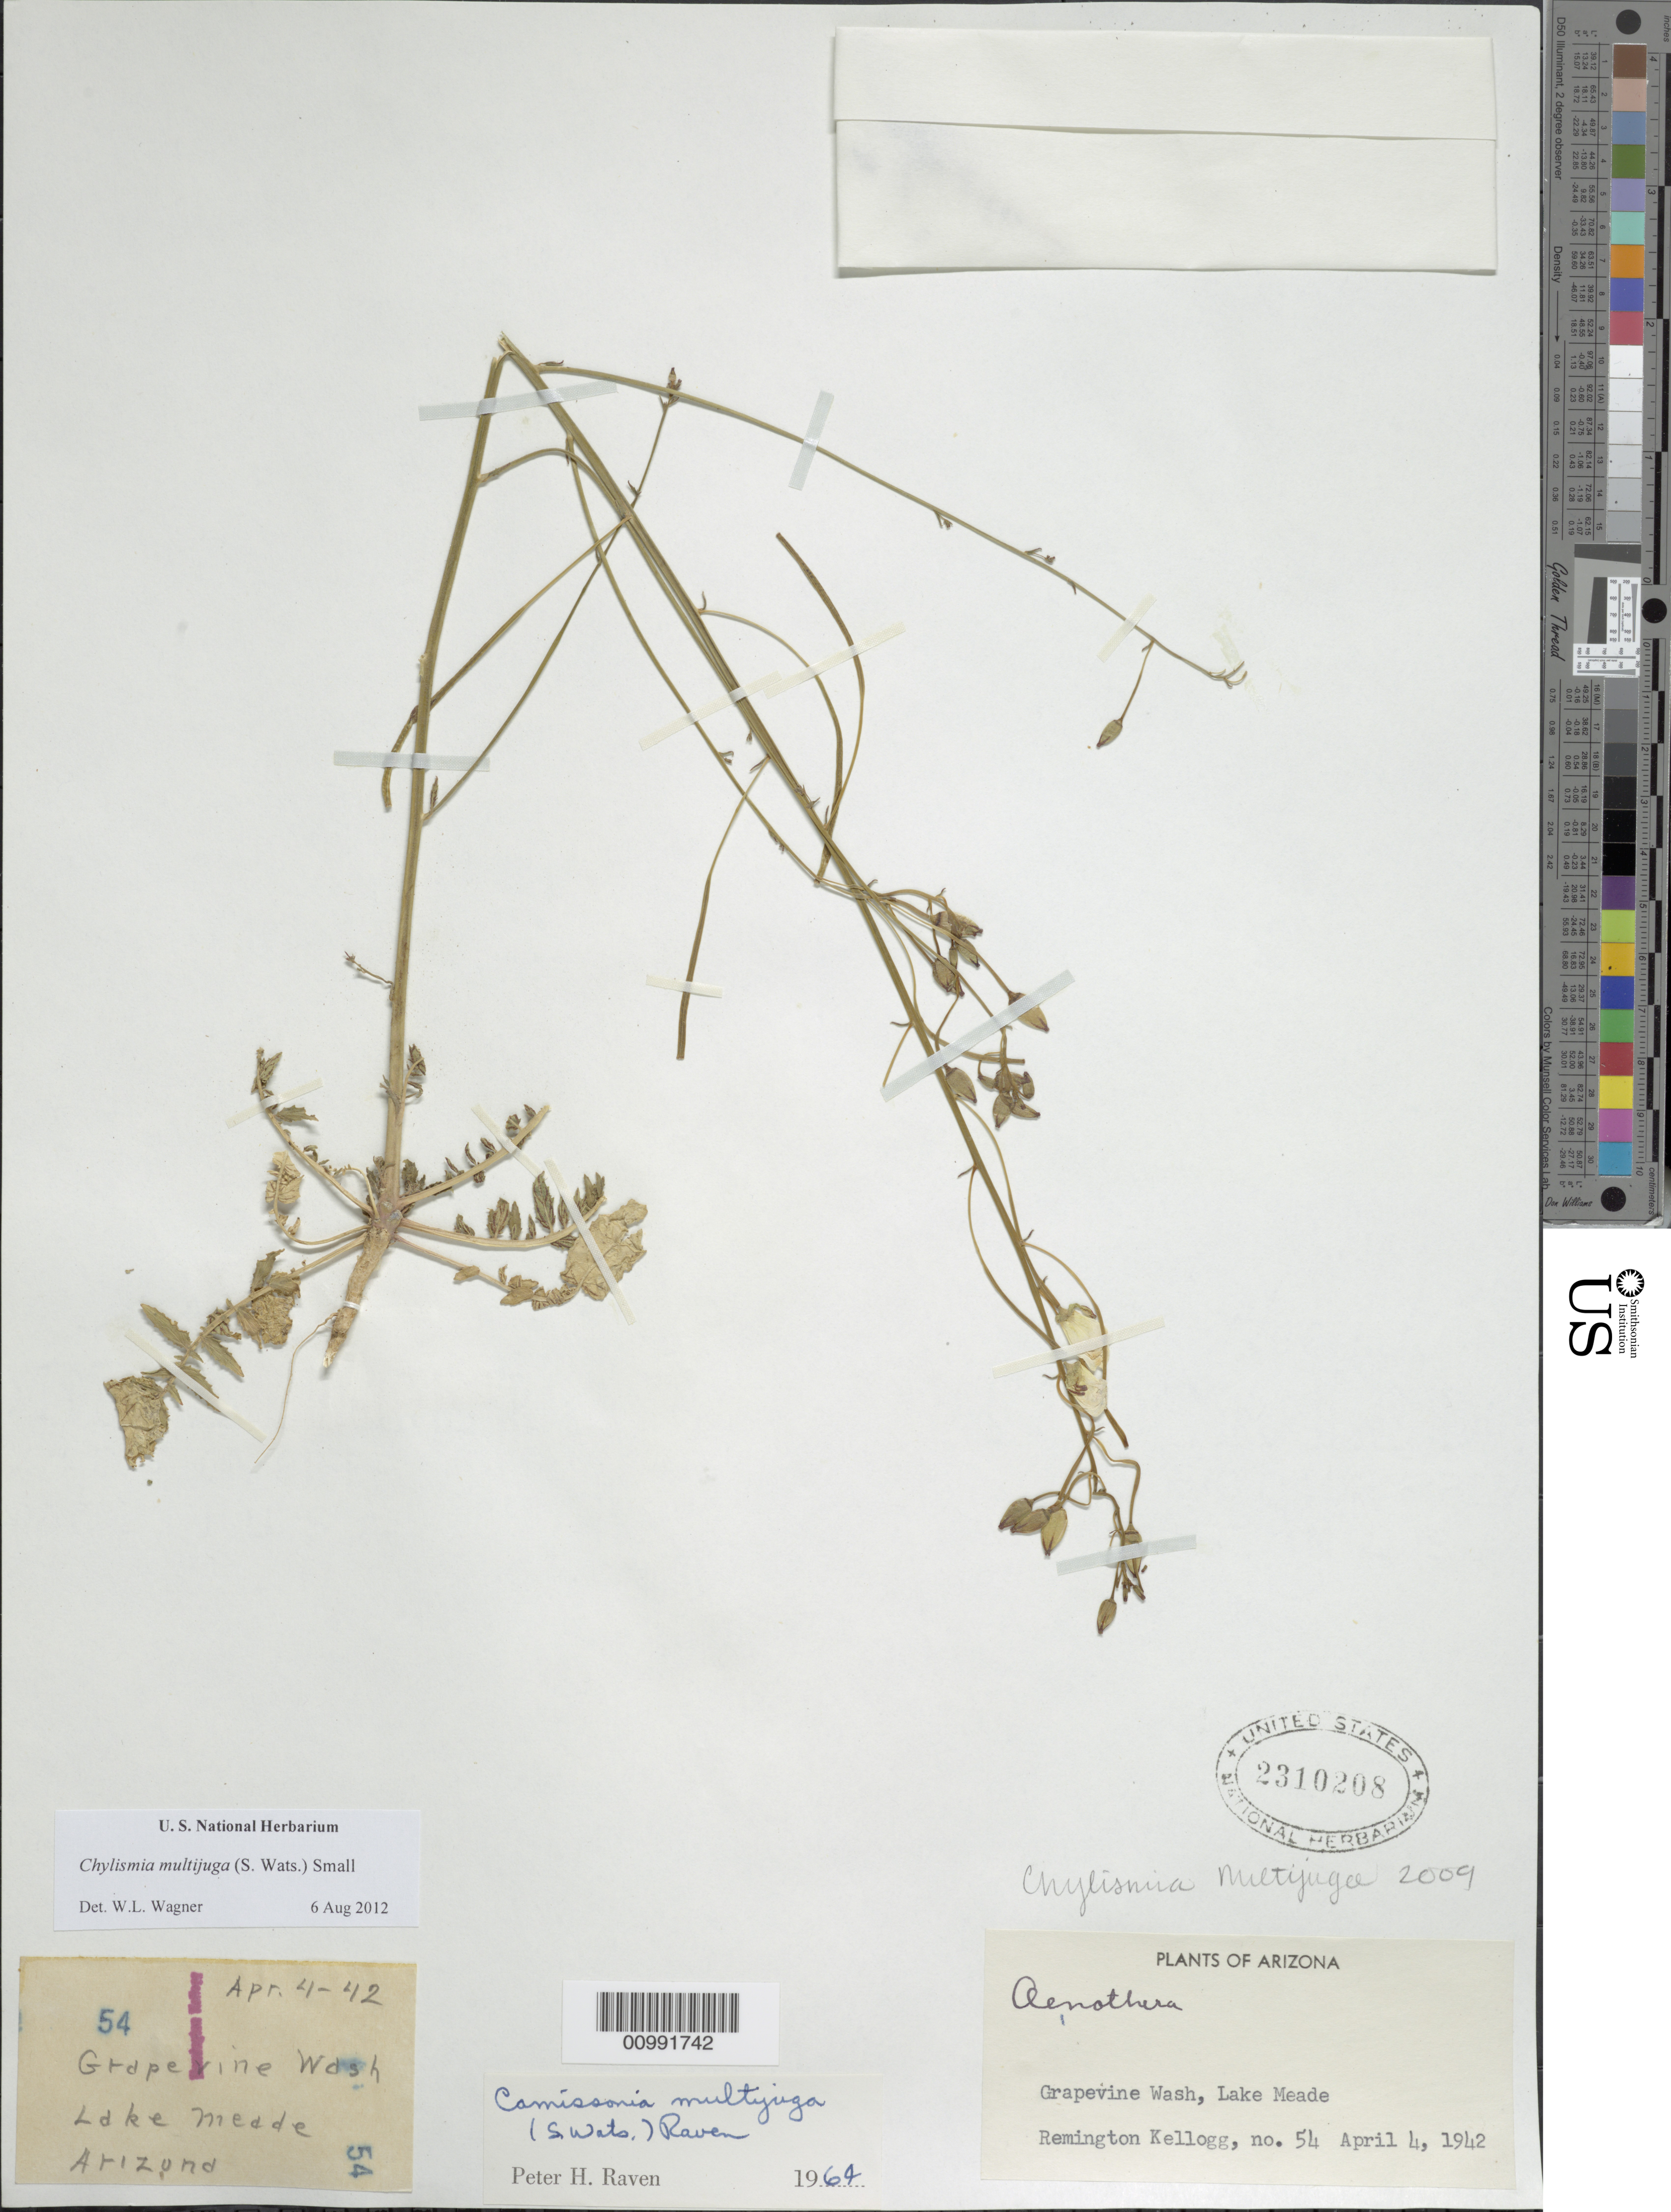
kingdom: Plantae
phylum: Tracheophyta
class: Magnoliopsida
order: Myrtales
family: Onagraceae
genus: Chylismia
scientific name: Chylismia multijuga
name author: (S. Watson) Small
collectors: R. Kellogg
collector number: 54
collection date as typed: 04 Apr 1942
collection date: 1942-04-04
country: United States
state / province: Arizona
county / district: Mohave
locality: Grapevine Wash, Lake Mead.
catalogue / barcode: US 2310208